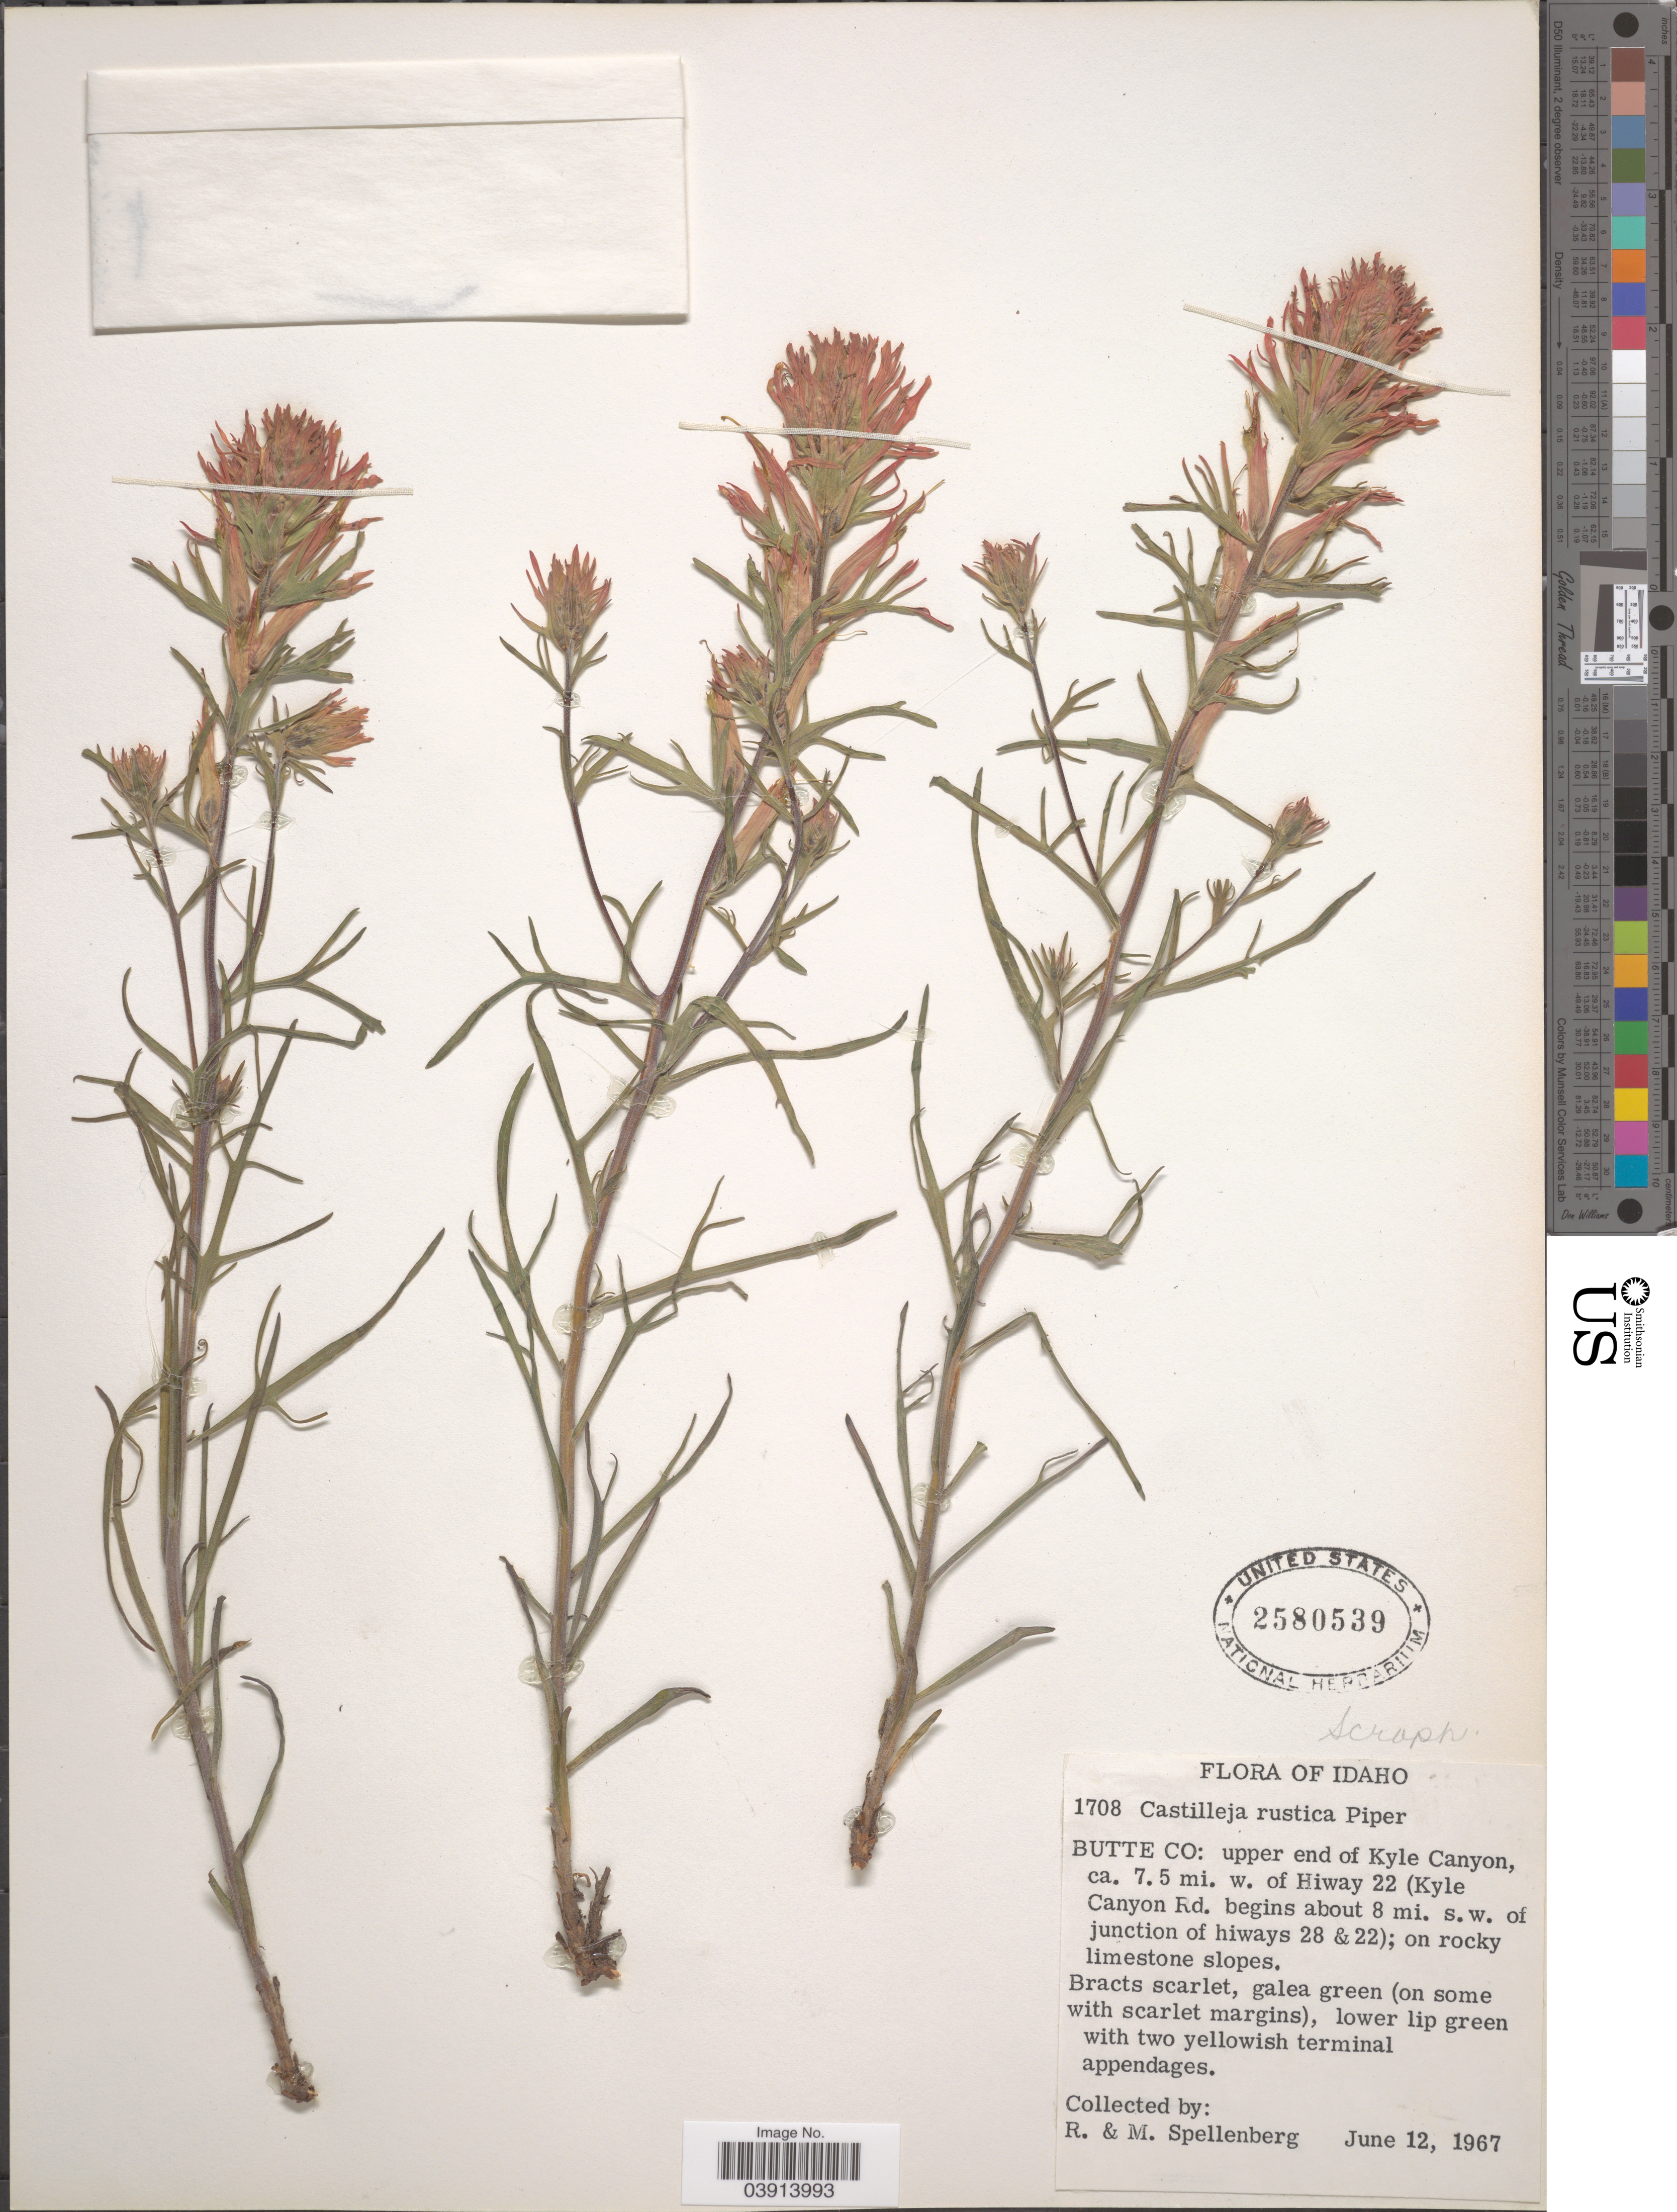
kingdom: Plantae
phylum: Tracheophyta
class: Magnoliopsida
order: Lamiales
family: Orobanchaceae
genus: Castilleja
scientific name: Castilleja rustica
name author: Piper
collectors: R. Spellenberg & Spellenberg, M.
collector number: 1708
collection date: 1967-06-12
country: United States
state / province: Idaho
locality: Butte Co: upper end of Kyle Canyon, ca 7.5 mi. w. of Hiway 22 (Kyle Canyon Rd. begins about 8 mi. s.w. of junction of hiways 28&22).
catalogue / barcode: US 2580539